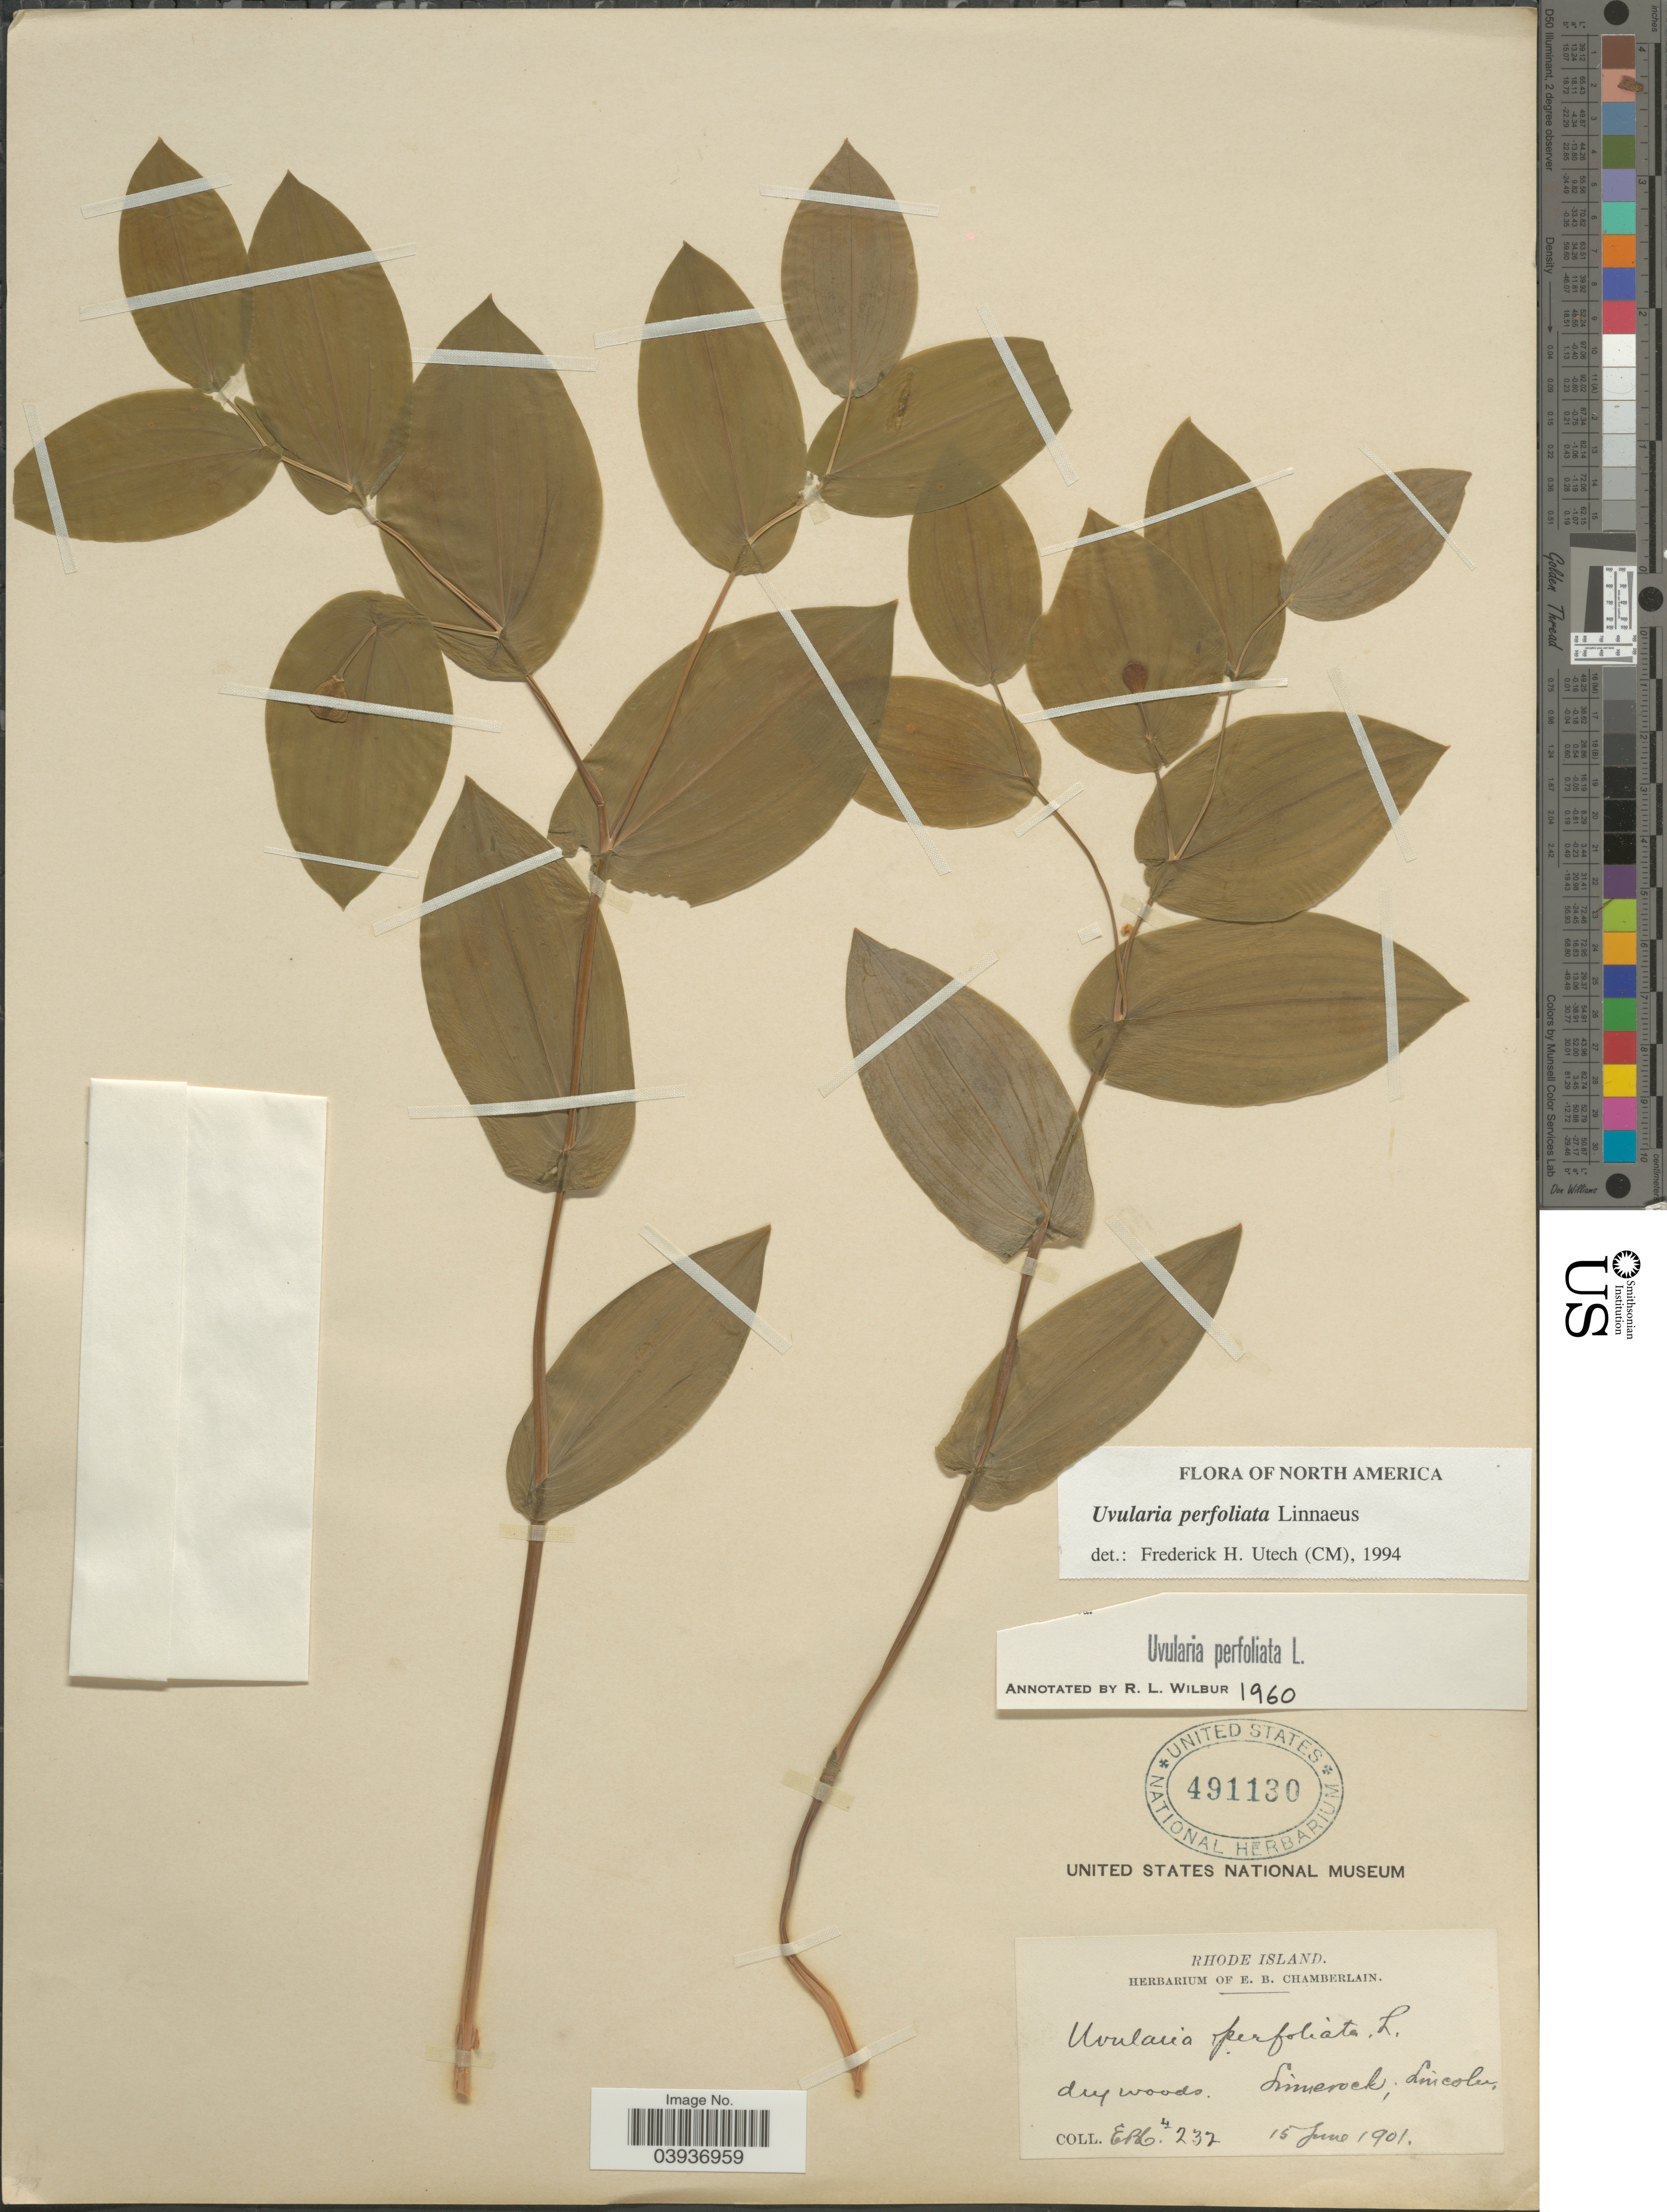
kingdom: Plantae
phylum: Tracheophyta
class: Liliopsida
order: Liliales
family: Colchicaceae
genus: Uvularia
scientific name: Uvularia perfoliata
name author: L.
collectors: E. Chamberlain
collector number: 4/232*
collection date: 1901-06-15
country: United States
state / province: Rhode Island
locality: Limerock, Lincoln.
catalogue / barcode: US 491130